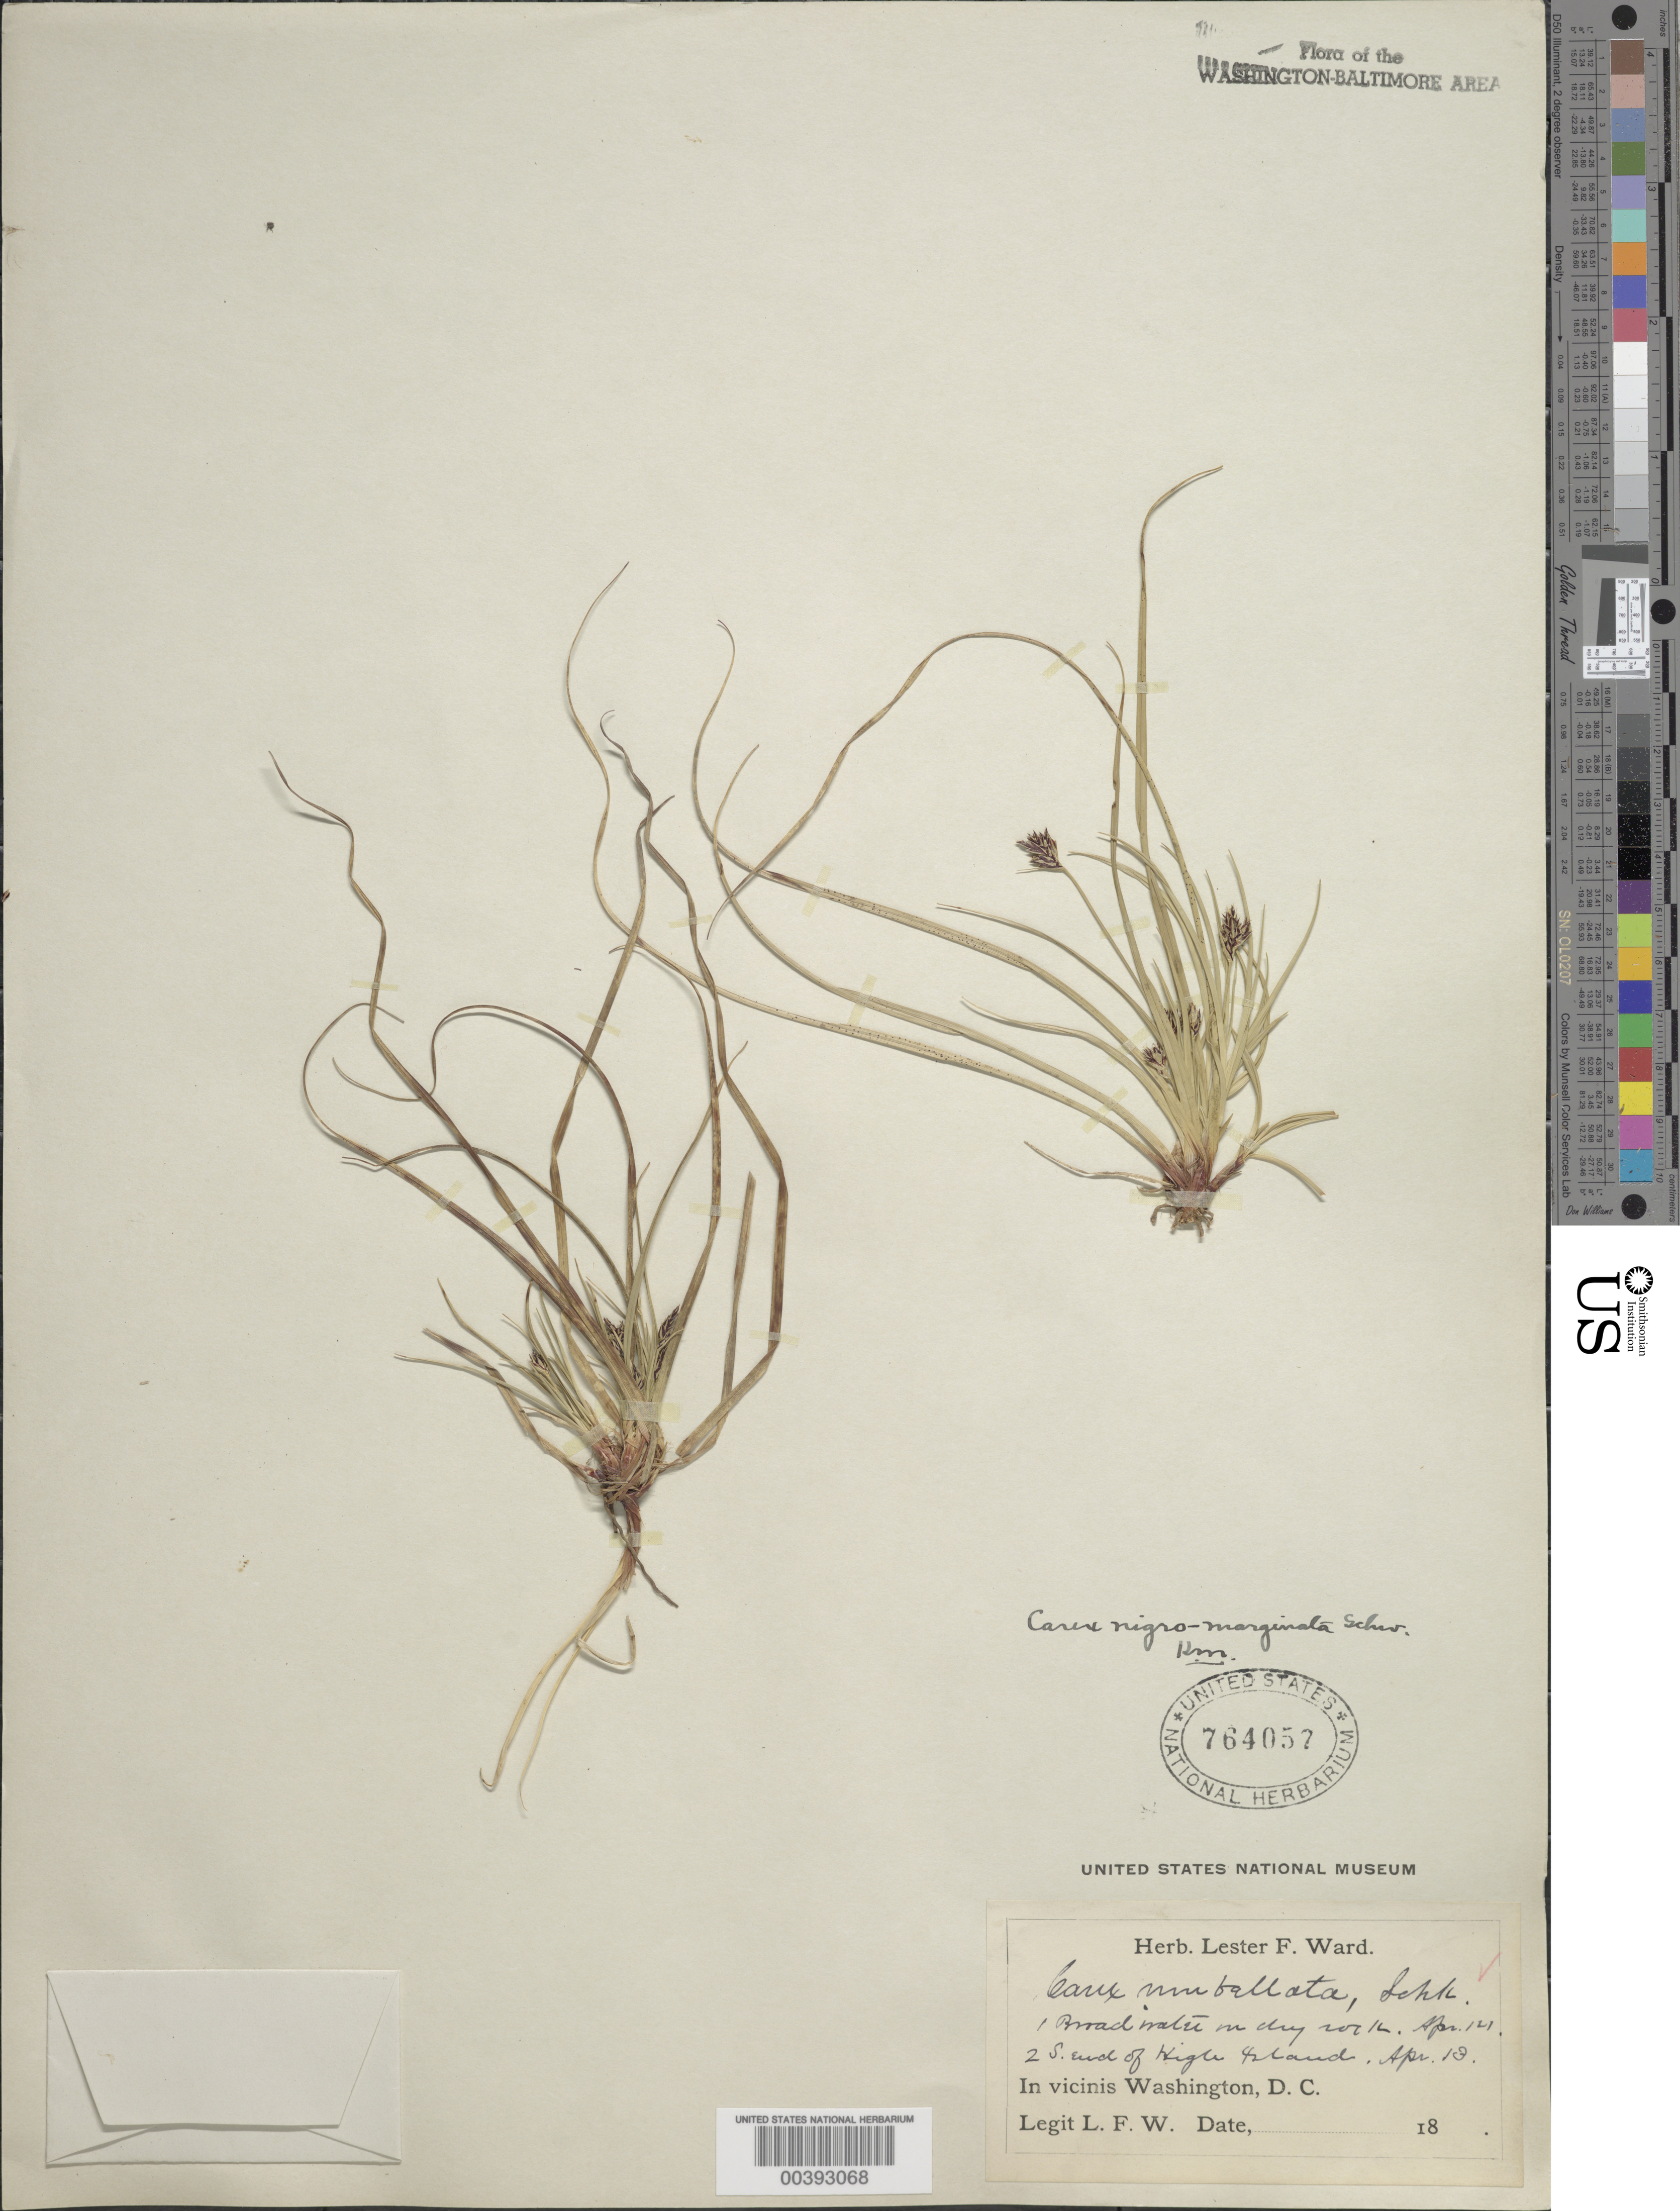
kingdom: Plantae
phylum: Tracheophyta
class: Liliopsida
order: Poales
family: Cyperaceae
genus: Carex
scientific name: Carex nigromarginata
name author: Schwein.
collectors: L. F. Ward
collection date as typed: Apr 1914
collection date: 1914-04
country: United States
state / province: Maryland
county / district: Montgomery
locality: Broadwater C. & O. Canal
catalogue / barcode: US 764057